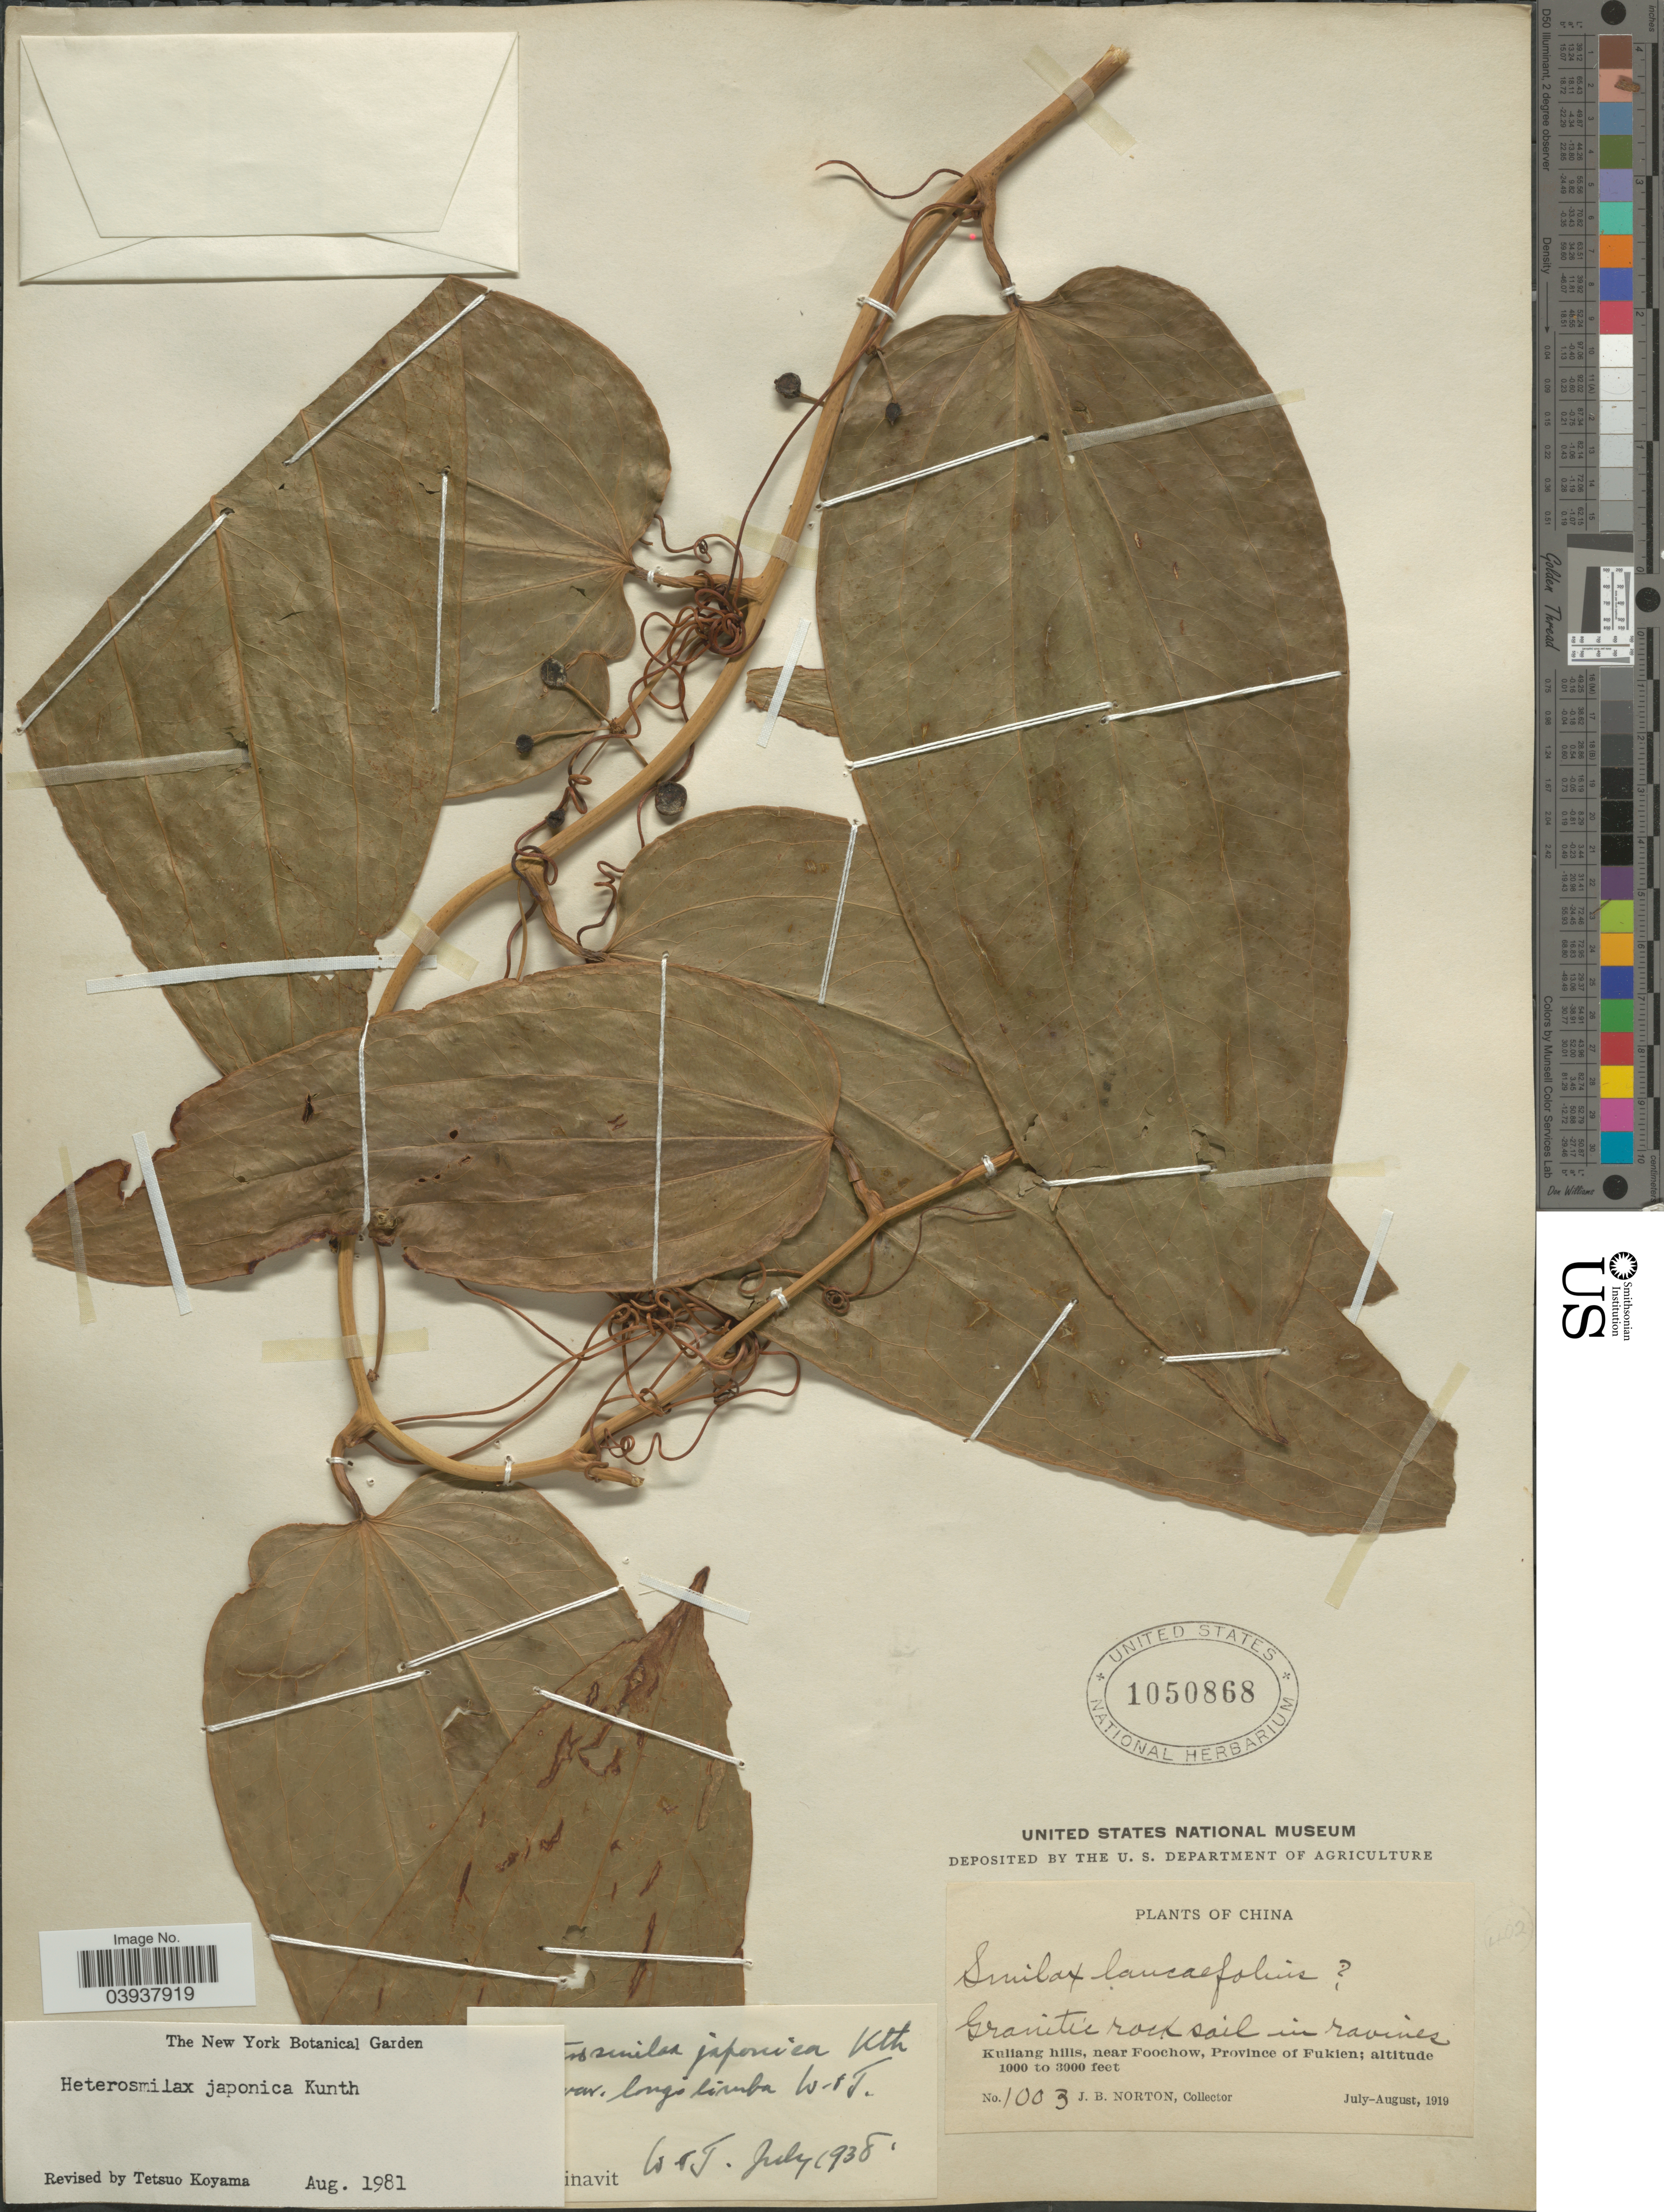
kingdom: Plantae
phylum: Tracheophyta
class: Liliopsida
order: Liliales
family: Smilacaceae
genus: Heterosmilax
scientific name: Heterosmilax japonica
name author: Kunth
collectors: J. B. Norton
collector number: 1003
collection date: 1919-07/1919-08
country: China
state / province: Fujian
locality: Kuliang hills, near Foochow, Province of Fukien.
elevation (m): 305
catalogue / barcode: US 1050868